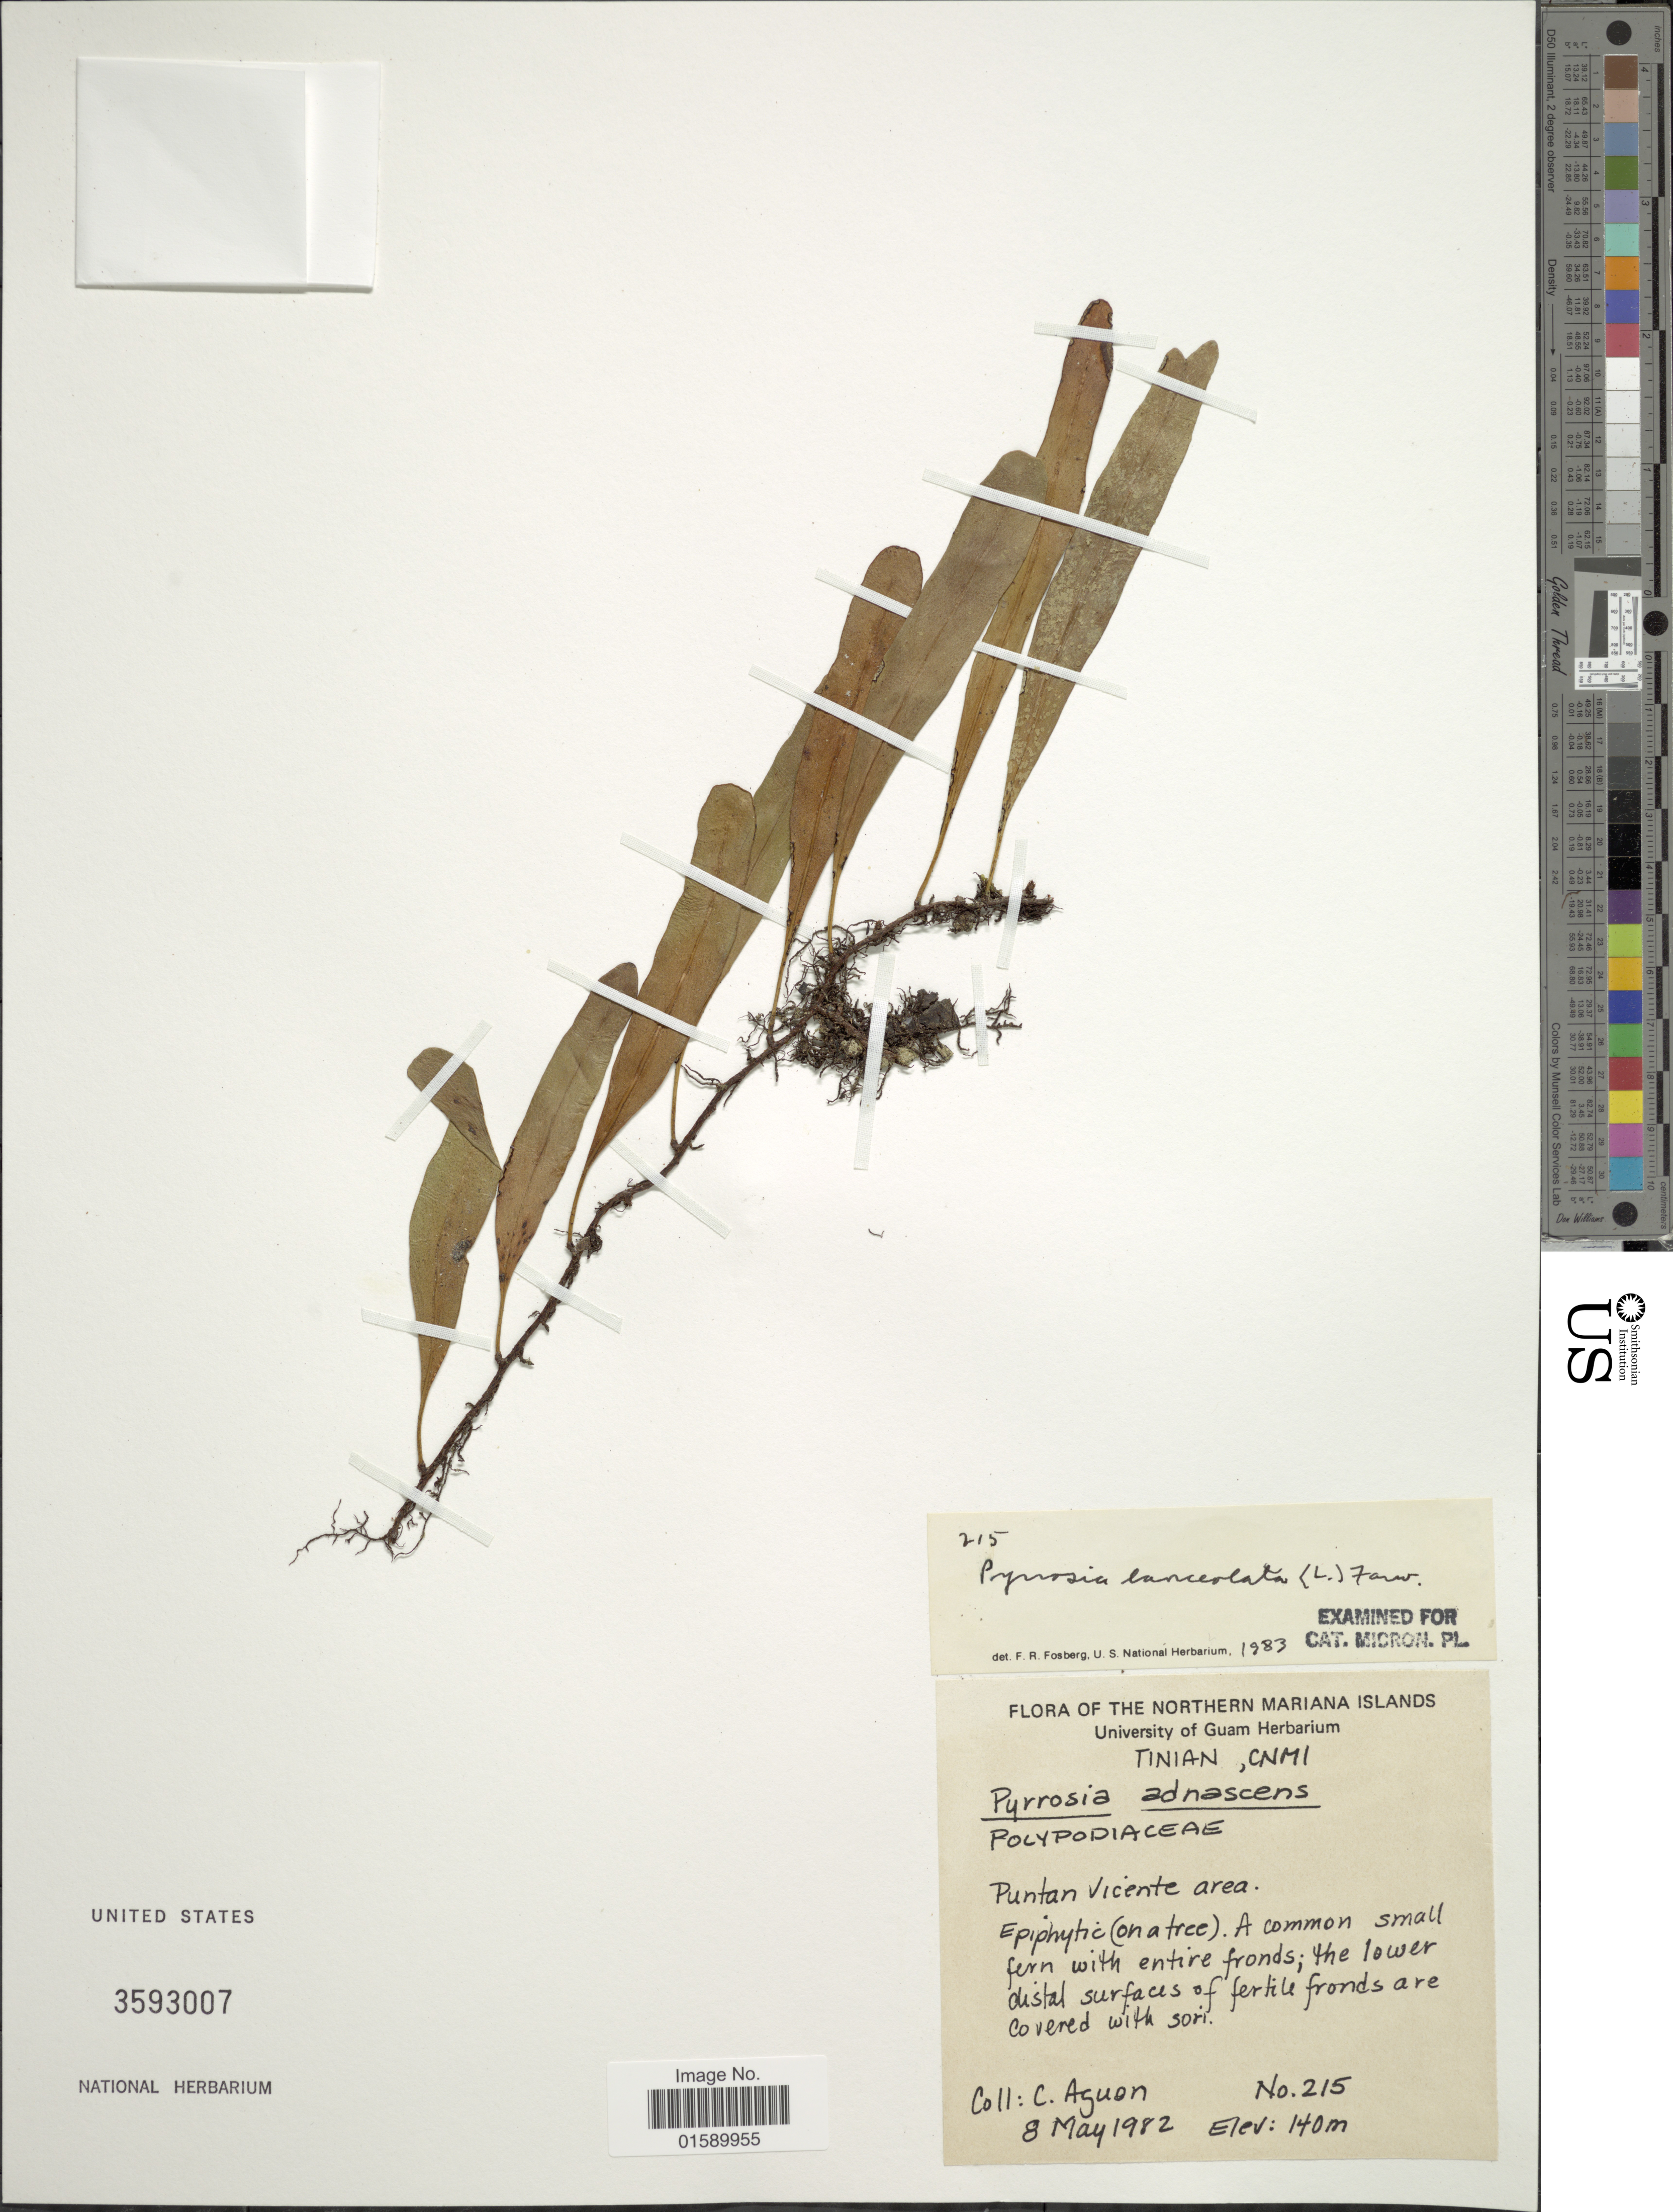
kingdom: Plantae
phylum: Tracheophyta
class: Polypodiopsida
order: Polypodiales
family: Polypodiaceae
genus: Pyrrosia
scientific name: Pyrrosia lanceolata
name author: (L.) Farw.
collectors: C. Aguon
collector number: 215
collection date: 1982-05-08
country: Northern Mariana Islands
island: Tinian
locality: Tinian, CNMI. Puntan Vicente area.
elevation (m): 140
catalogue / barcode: US 3593007